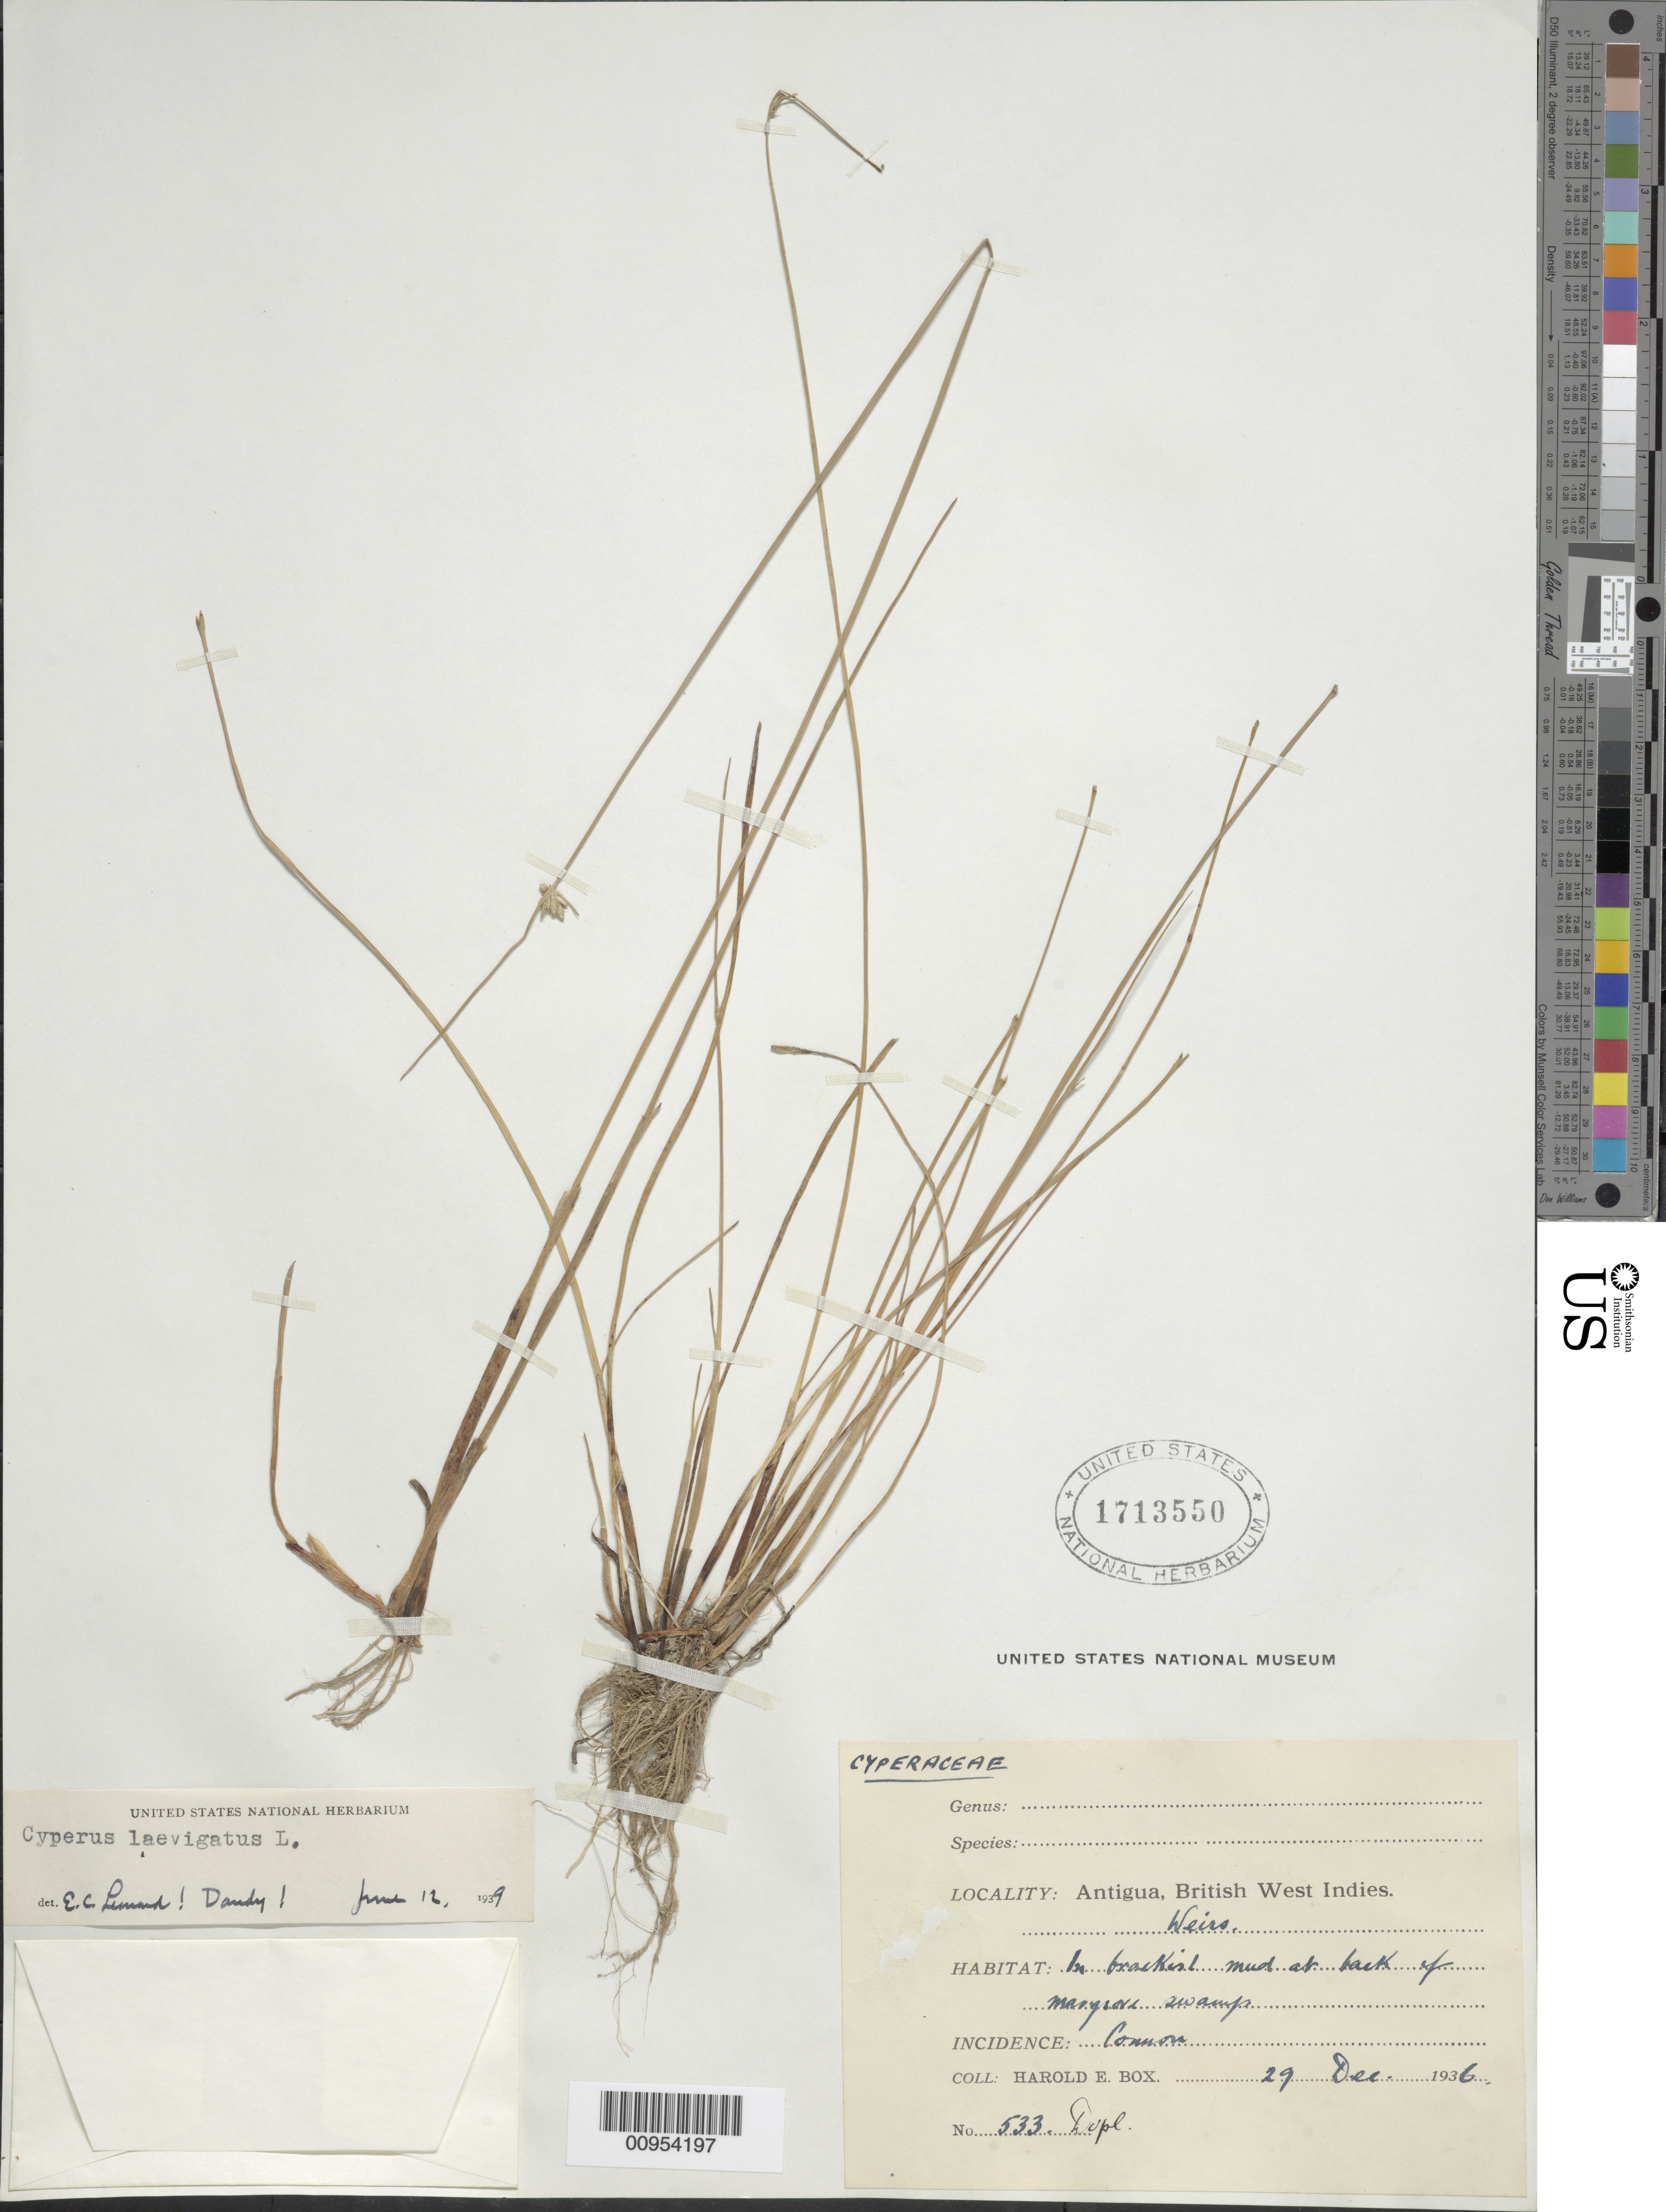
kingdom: Plantae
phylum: Tracheophyta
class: Liliopsida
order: Poales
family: Cyperaceae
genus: Cyperus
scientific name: Cyperus laevigatus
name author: L.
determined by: Leonard, Emery C., (US)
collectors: H. E. Box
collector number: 533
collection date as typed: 29 Dec 1936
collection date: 1936-12-29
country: Antigua and Barbuda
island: Antigua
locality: Weirs, back of mangrove swamp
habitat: In brackish mud at back of mangrove swamp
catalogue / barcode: US 1713550